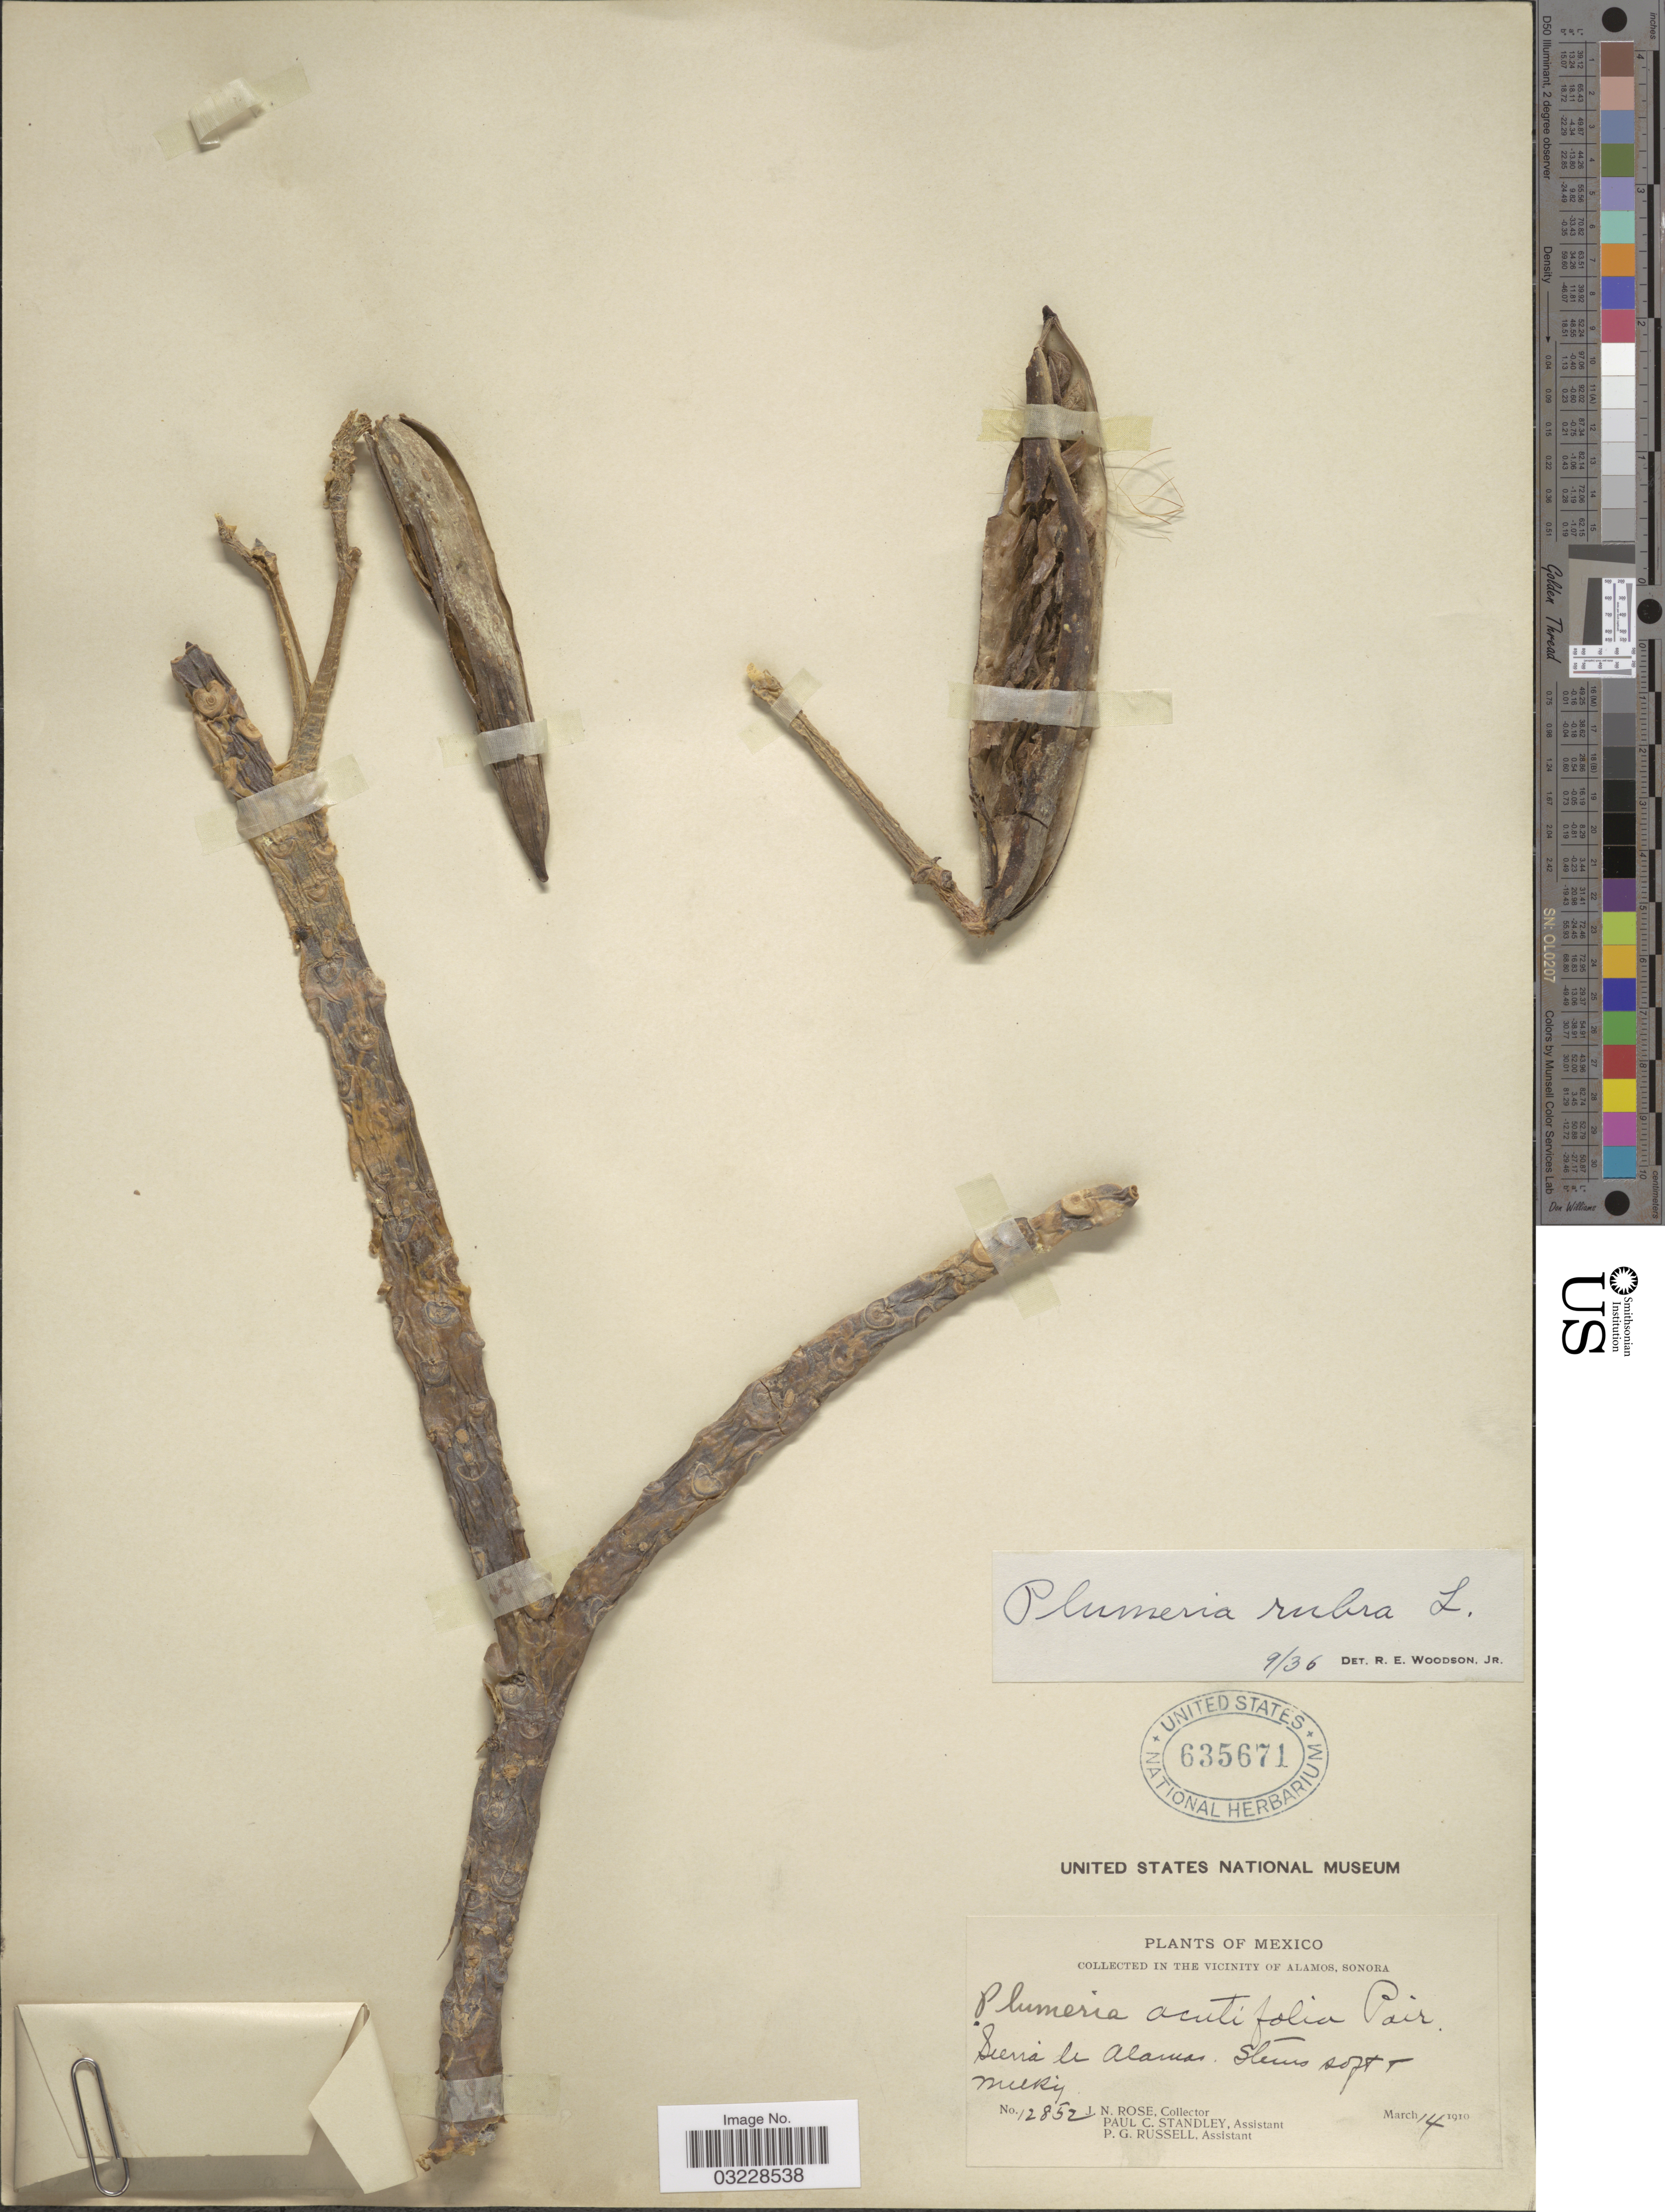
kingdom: Plantae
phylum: Tracheophyta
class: Magnoliopsida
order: Gentianales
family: Apocynaceae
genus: Plumeria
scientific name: Plumeria rubra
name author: L.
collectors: J. N. Rose, P. C. Standley & P. G. Russell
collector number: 12852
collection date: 1910-03-14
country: Mexico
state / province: Sonora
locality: In The Vicinity of Alamos, Sonora, Sierra de Alamos.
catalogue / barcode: US 635671